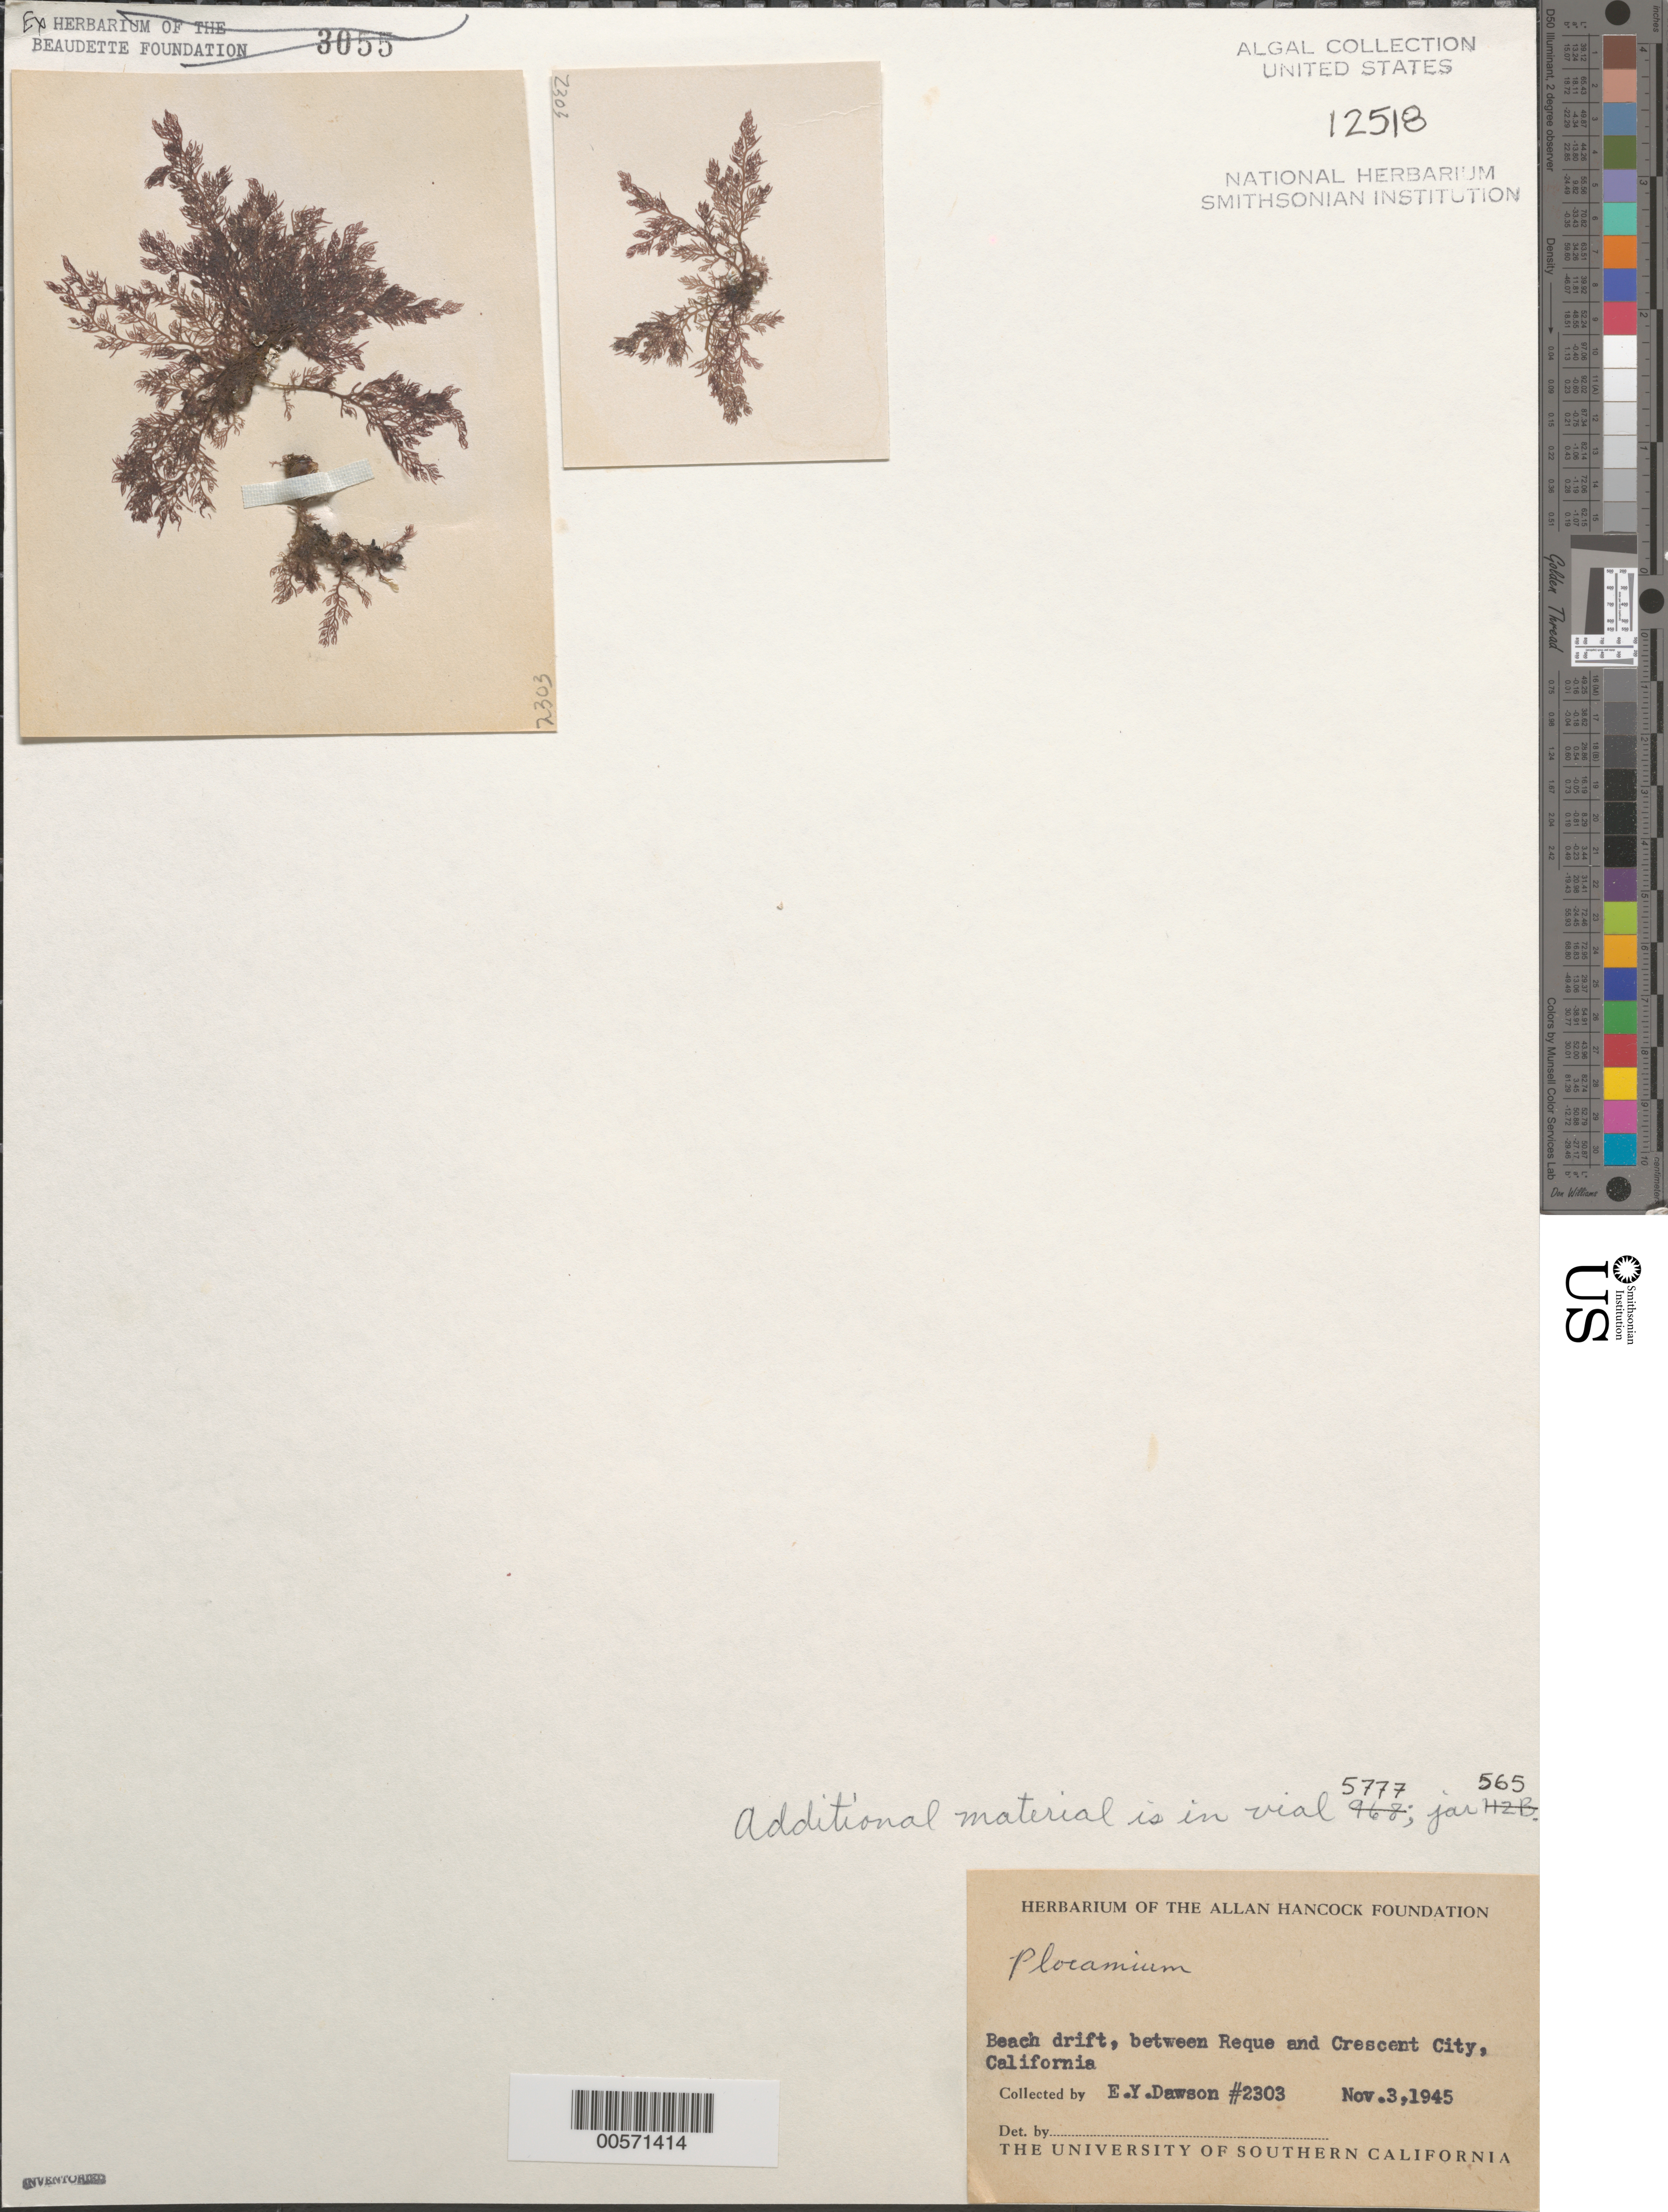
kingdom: Plantae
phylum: Rhodophyta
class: Florideophyceae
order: Plocamiales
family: Plocamiaceae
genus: Plocamium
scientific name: Plocamium sp.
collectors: E. Y. Dawson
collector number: EYD 2303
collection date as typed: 03 Nov 1943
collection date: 1943-11-03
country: United States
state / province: California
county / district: Del Norte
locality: Between Reque and Crescent City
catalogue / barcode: US 12518